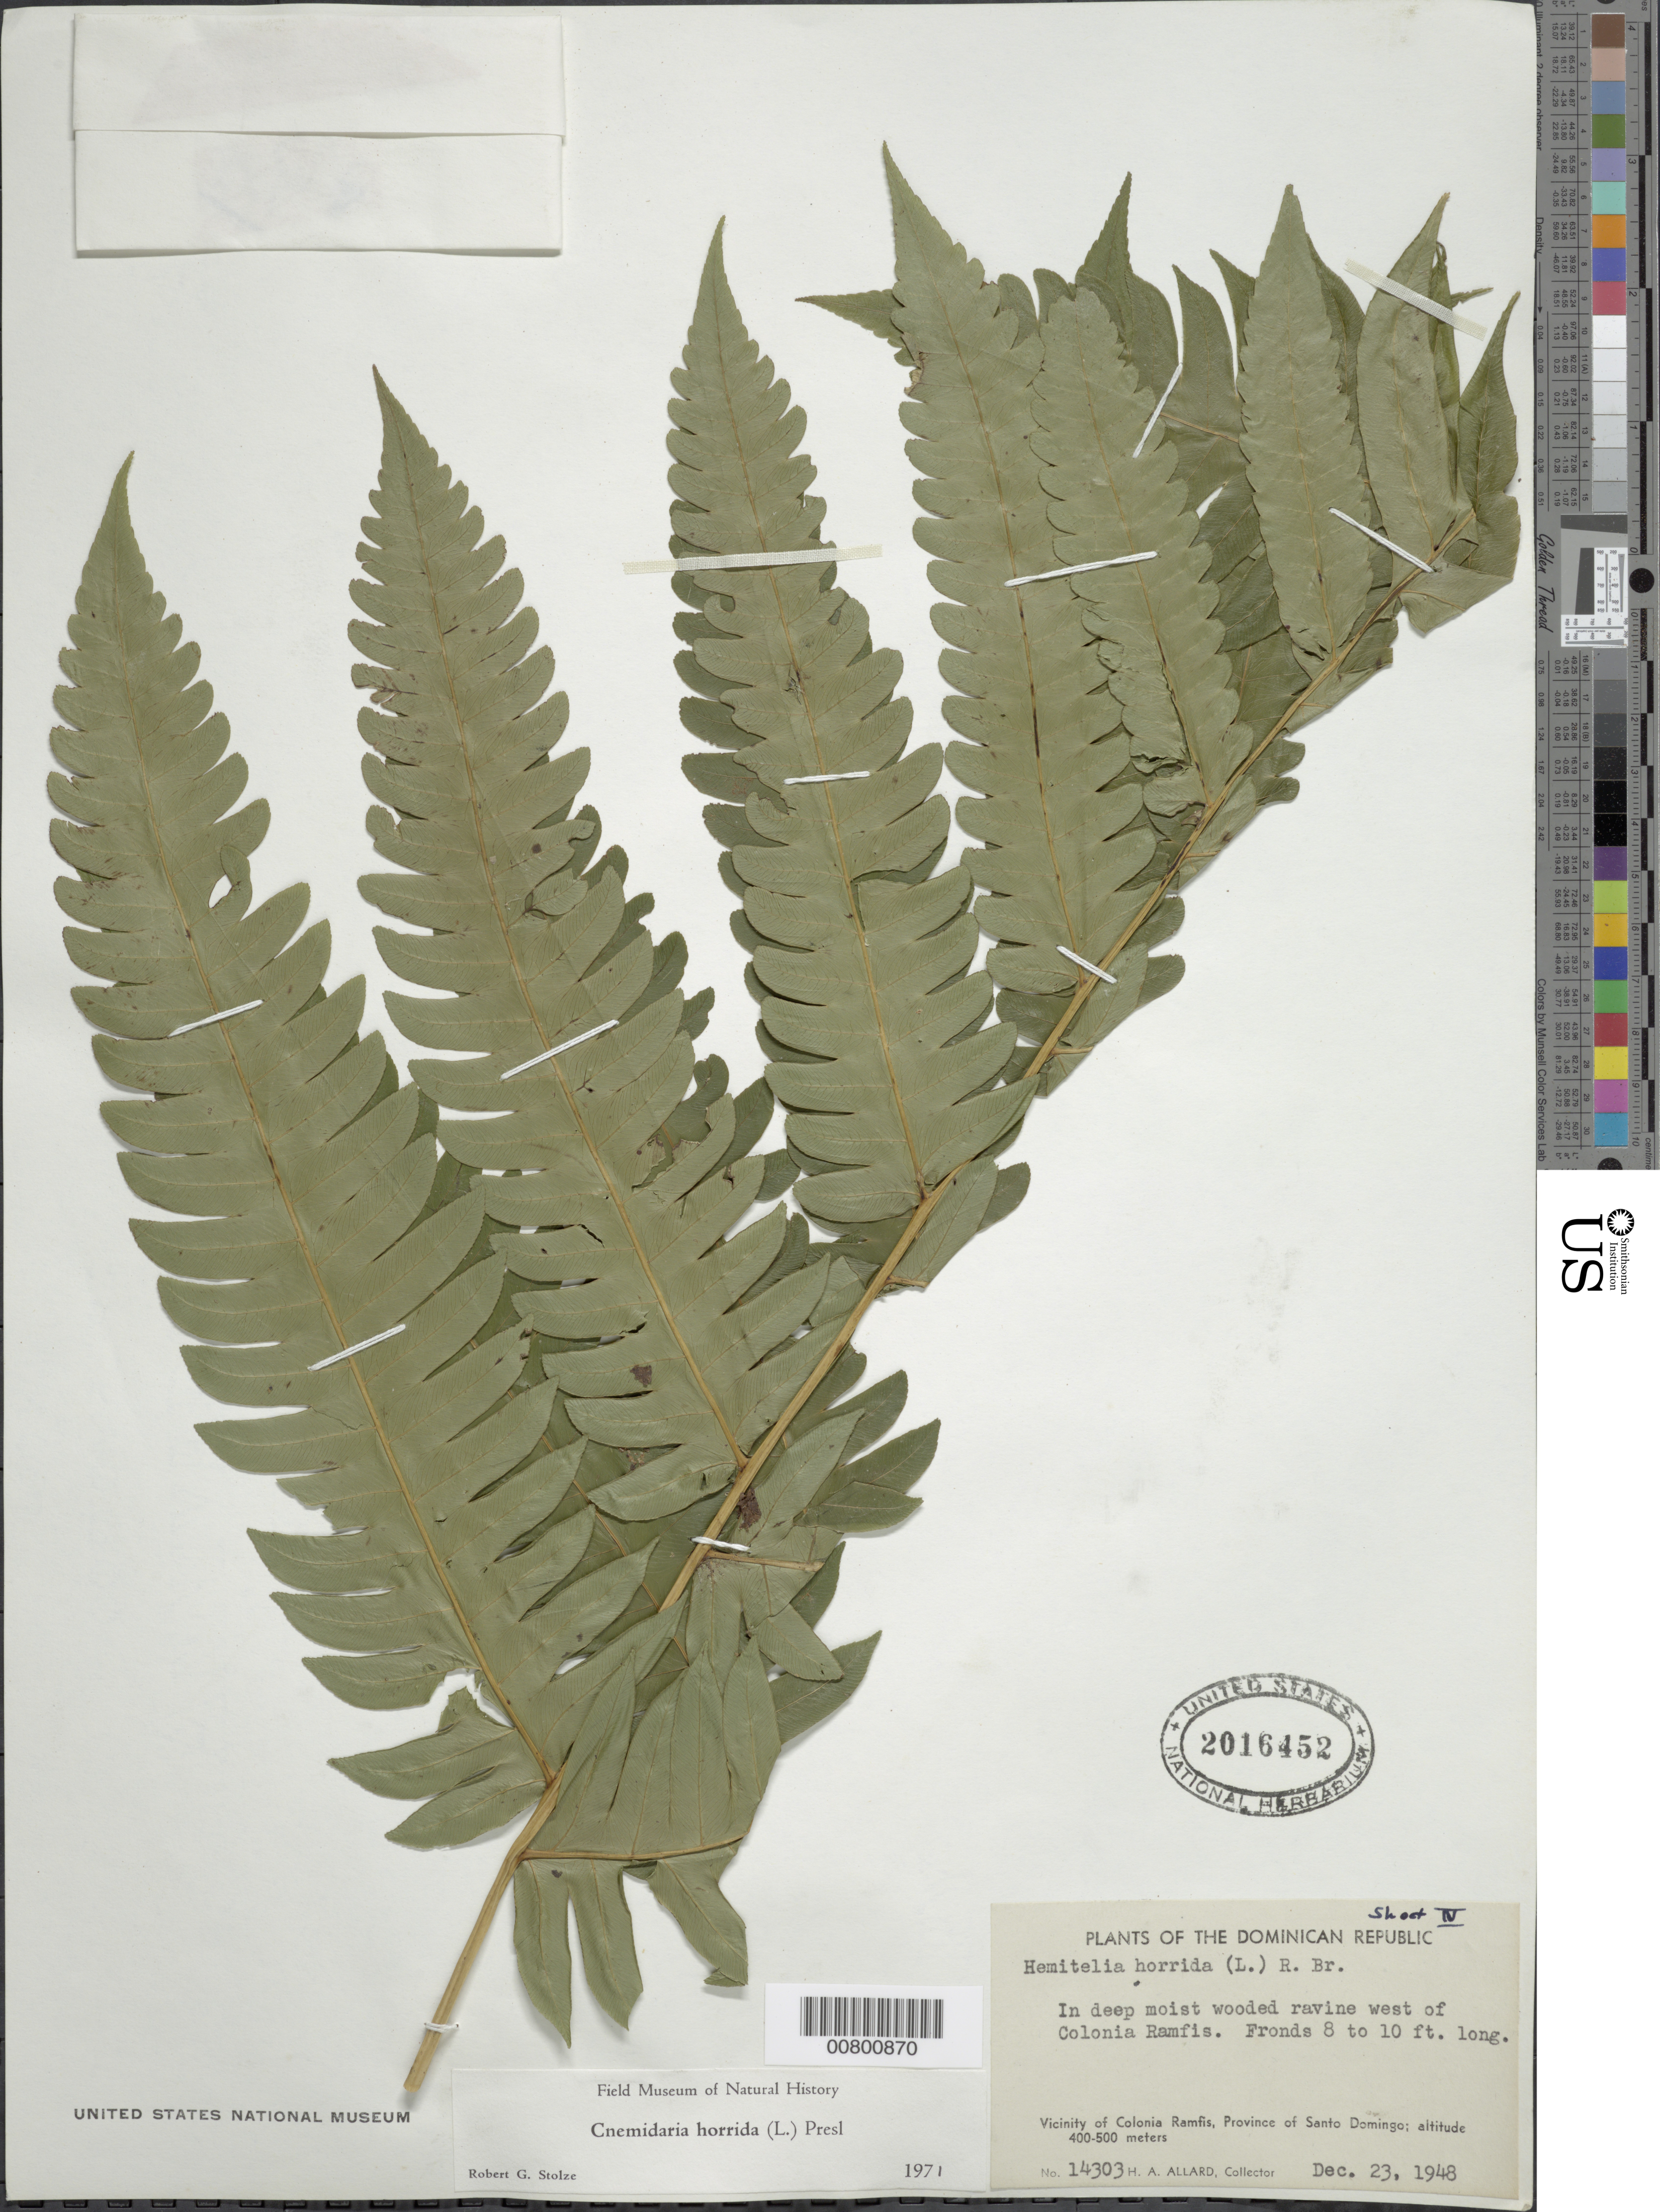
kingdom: Plantae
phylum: Tracheophyta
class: Polypodiopsida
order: Cyatheales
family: Cyatheaceae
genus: Cyathea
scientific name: Cyathea horrida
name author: (L.) Sm.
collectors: H. A. Allard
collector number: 14303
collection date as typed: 23 Dec 1948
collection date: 1948-12-23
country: Dominican Republic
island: Hispaniola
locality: Prov. Santo Domingo, W of Colonia Ramfis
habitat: Deep moist wooded ravine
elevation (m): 400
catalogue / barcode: US 2016452